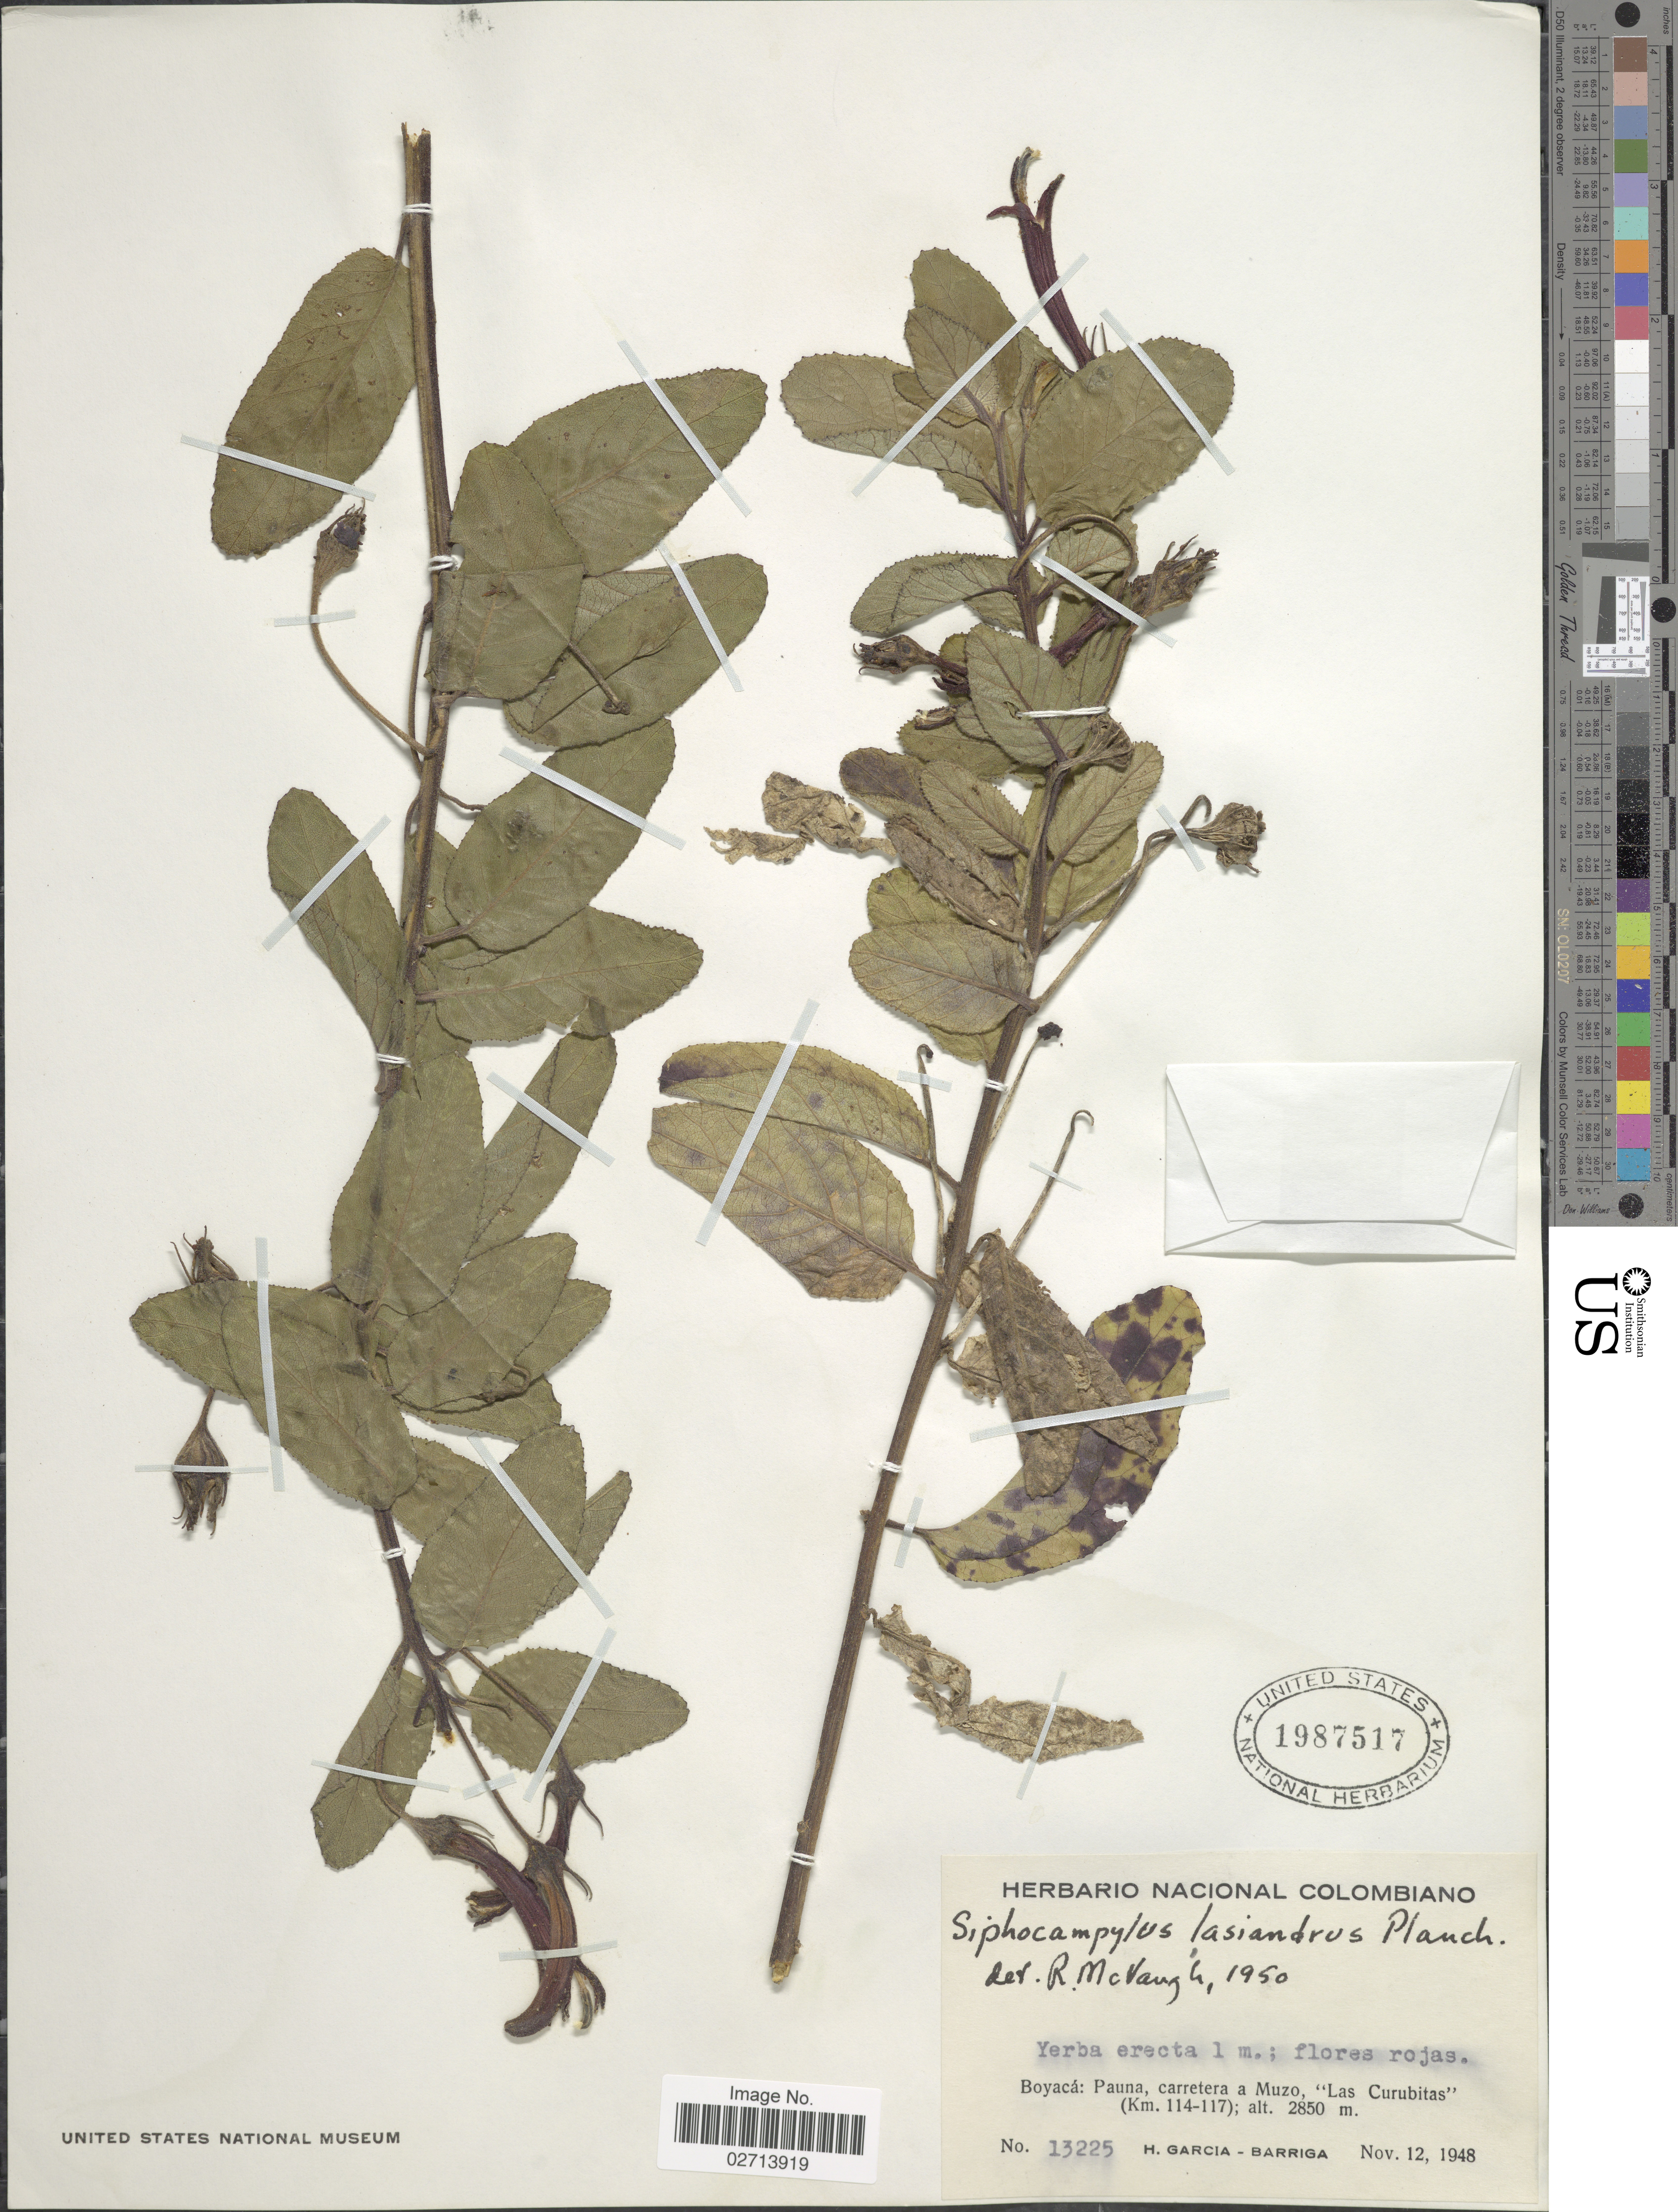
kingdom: Plantae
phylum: Tracheophyta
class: Magnoliopsida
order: Asterales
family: Campanulaceae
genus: Siphocampylus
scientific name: Siphocampylus lasiandrus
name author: Planch.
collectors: H. García Barriga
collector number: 13225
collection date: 1948-11-12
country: Colombia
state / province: Boyacá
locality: Pauna, carretera a Muzo, "Las Curubitas" (Km. 114-117)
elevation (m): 2850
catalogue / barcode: US 1987517